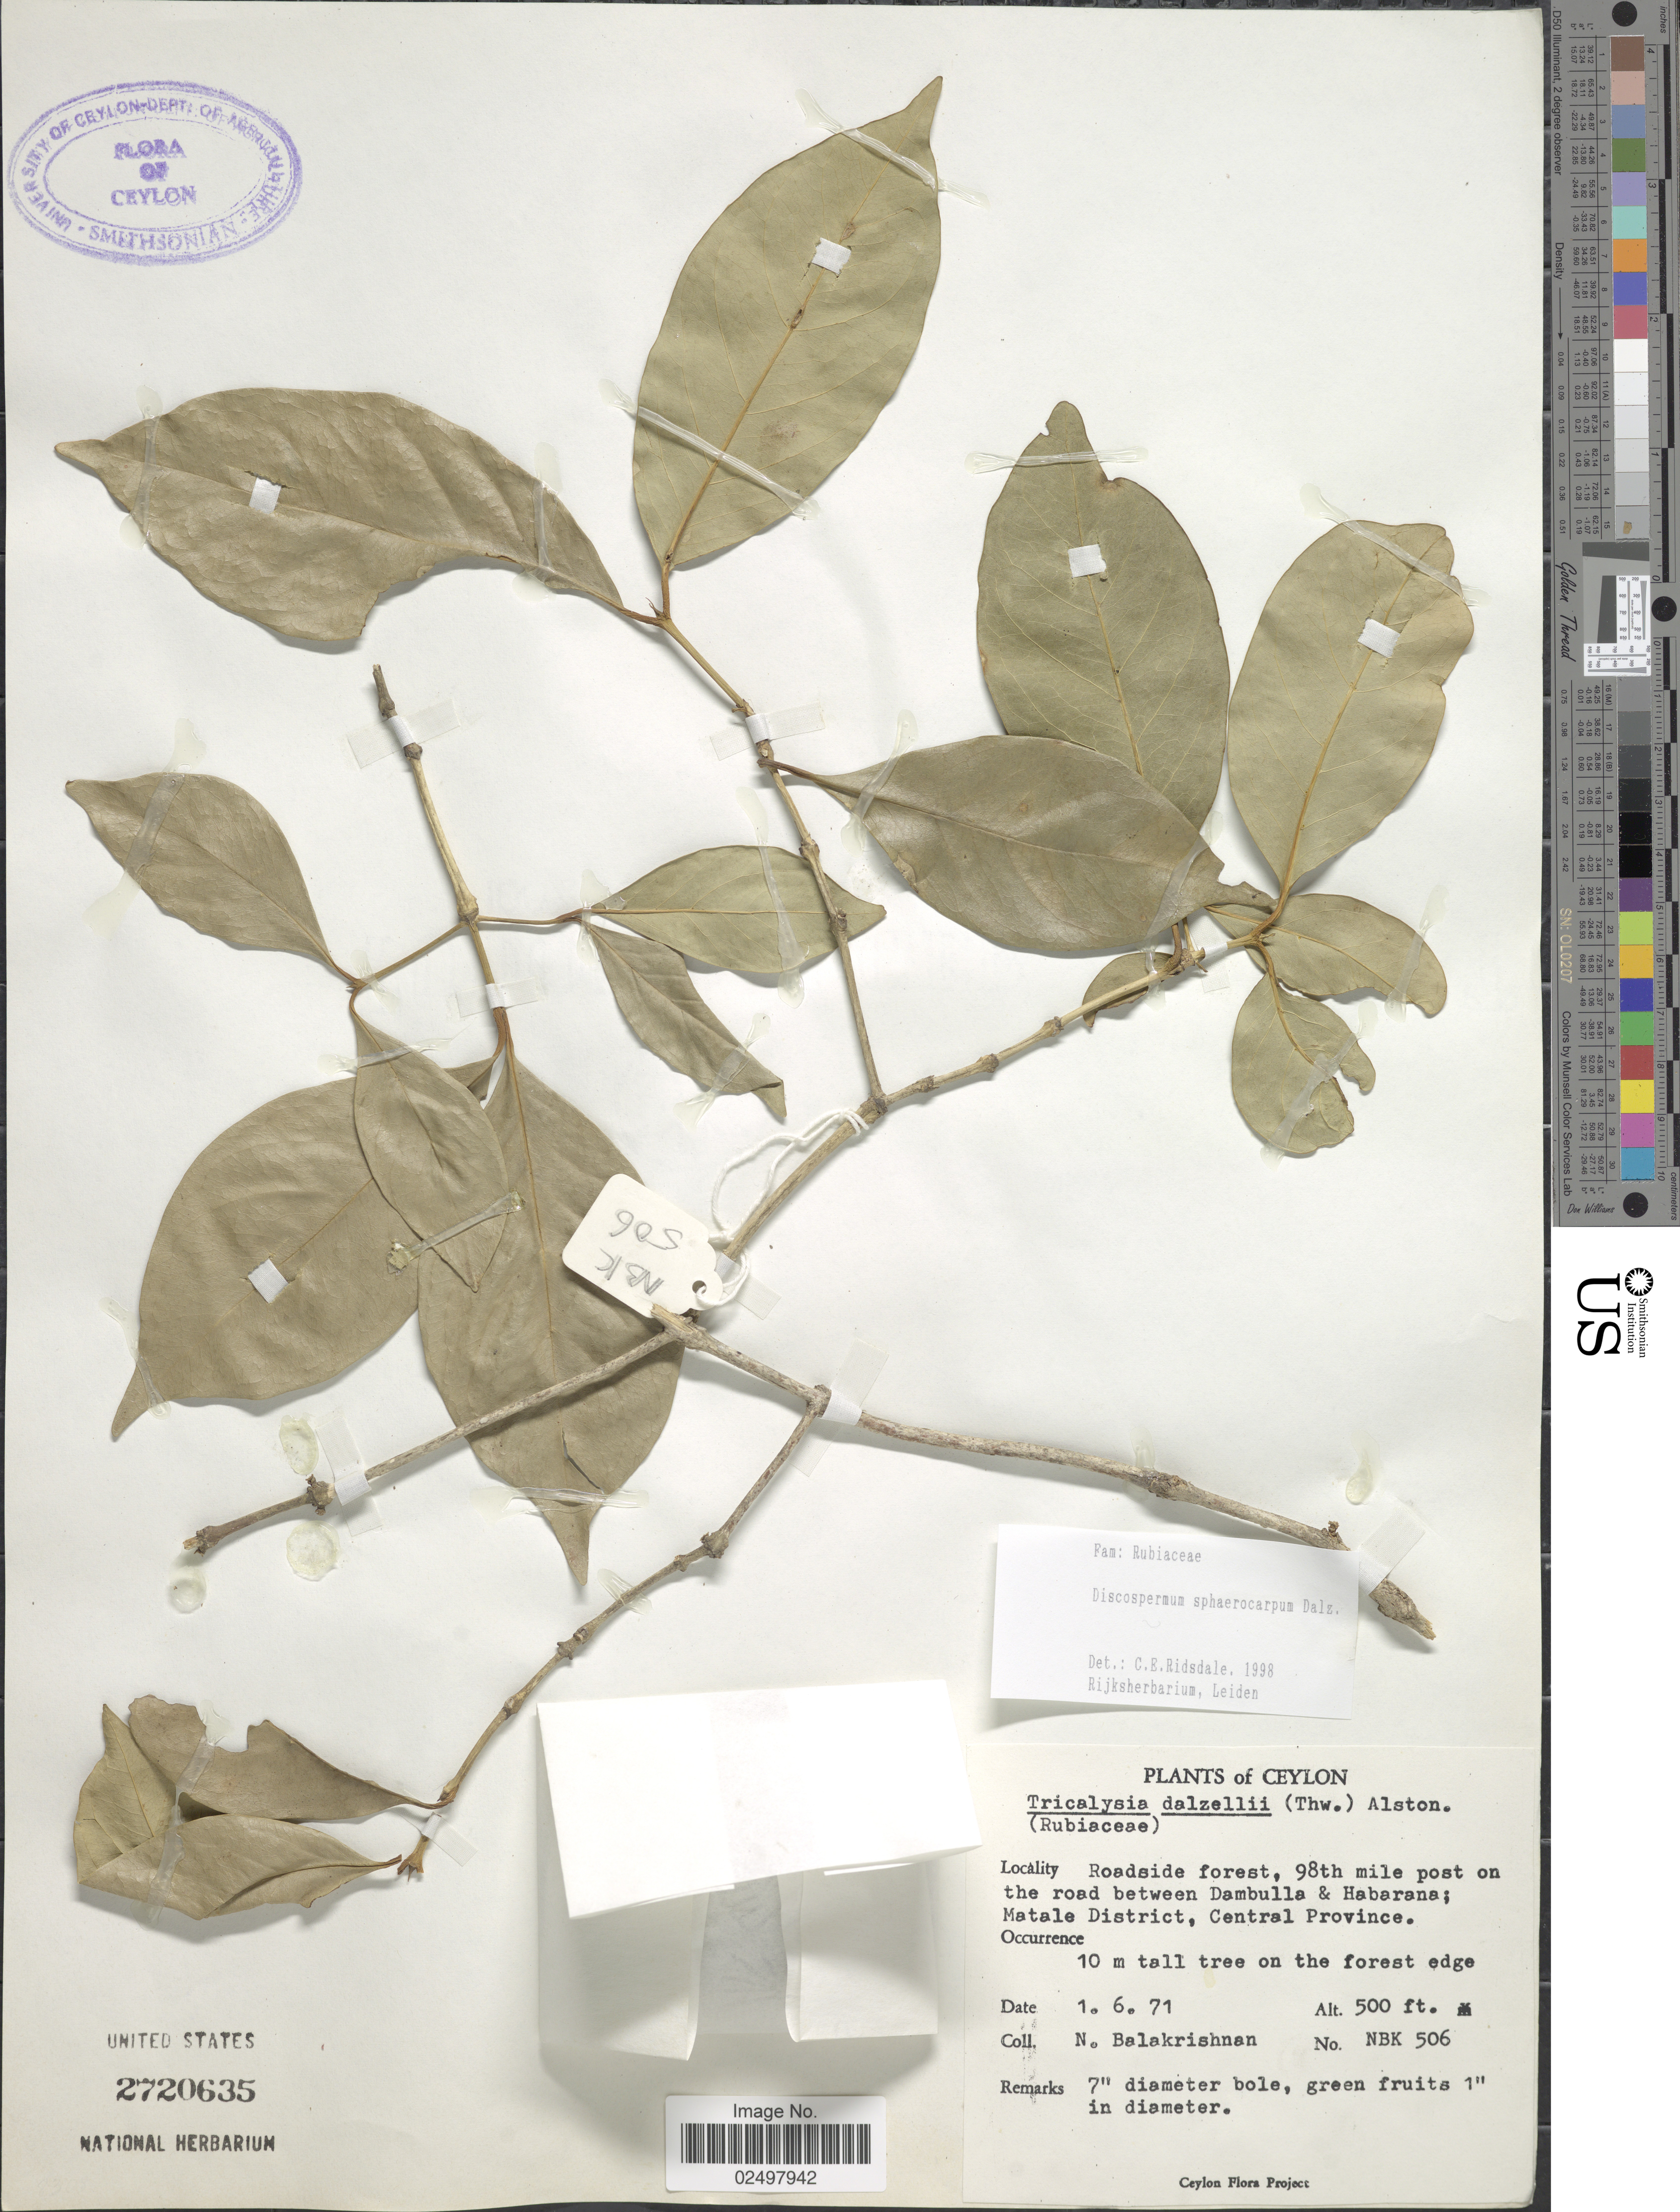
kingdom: Plantae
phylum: Tracheophyta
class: Magnoliopsida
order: Gentianales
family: Rubiaceae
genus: Discospermum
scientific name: Discospermum sphaerocarpum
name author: Dalzell ex Hook. f.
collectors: N. Balakrishnan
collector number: NBK506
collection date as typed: Transcribed d/m/y: 1/6/71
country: Sri Lanka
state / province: Central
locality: Ceylon, Roadside forst, 98th mile post on the road tbetween Dambulla & Habarana; Matale District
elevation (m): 152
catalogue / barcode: US 2720635